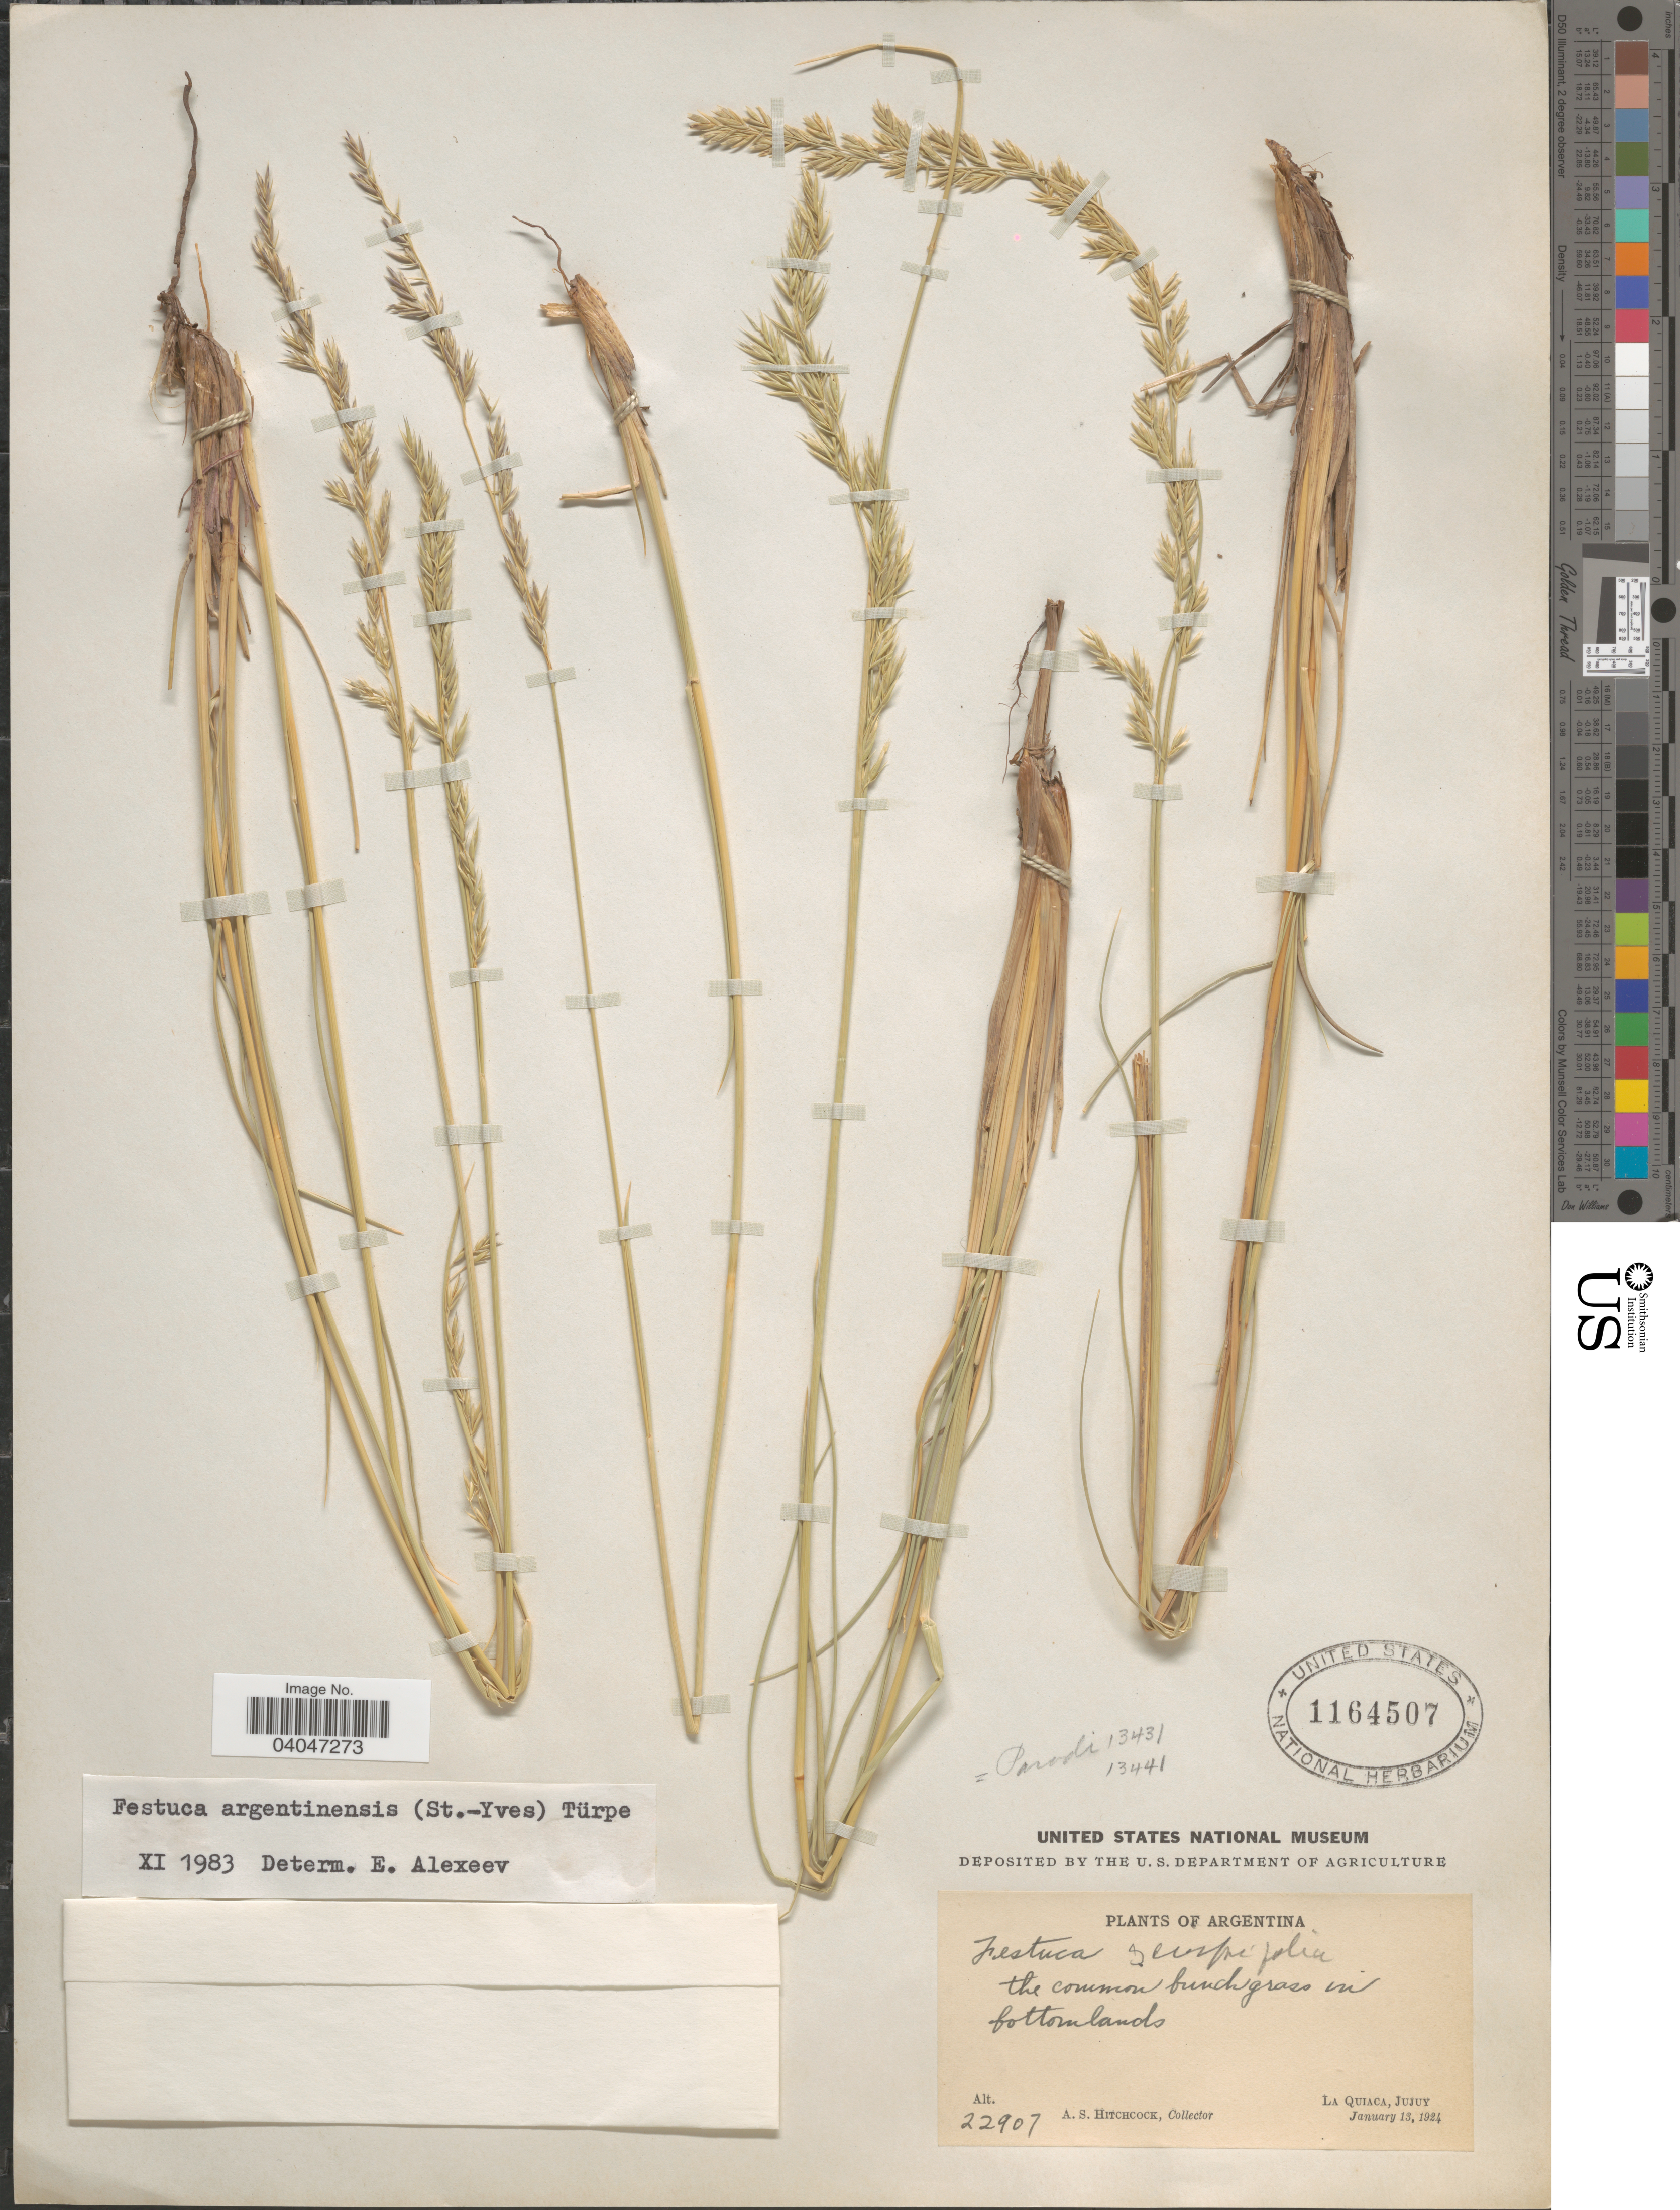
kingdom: Plantae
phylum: Tracheophyta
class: Liliopsida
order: Poales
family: Poaceae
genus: Festuca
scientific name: Festuca argentinensis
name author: (St.-Yves) Türpe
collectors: A. S. Hitchcock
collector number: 22907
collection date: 1924-01-13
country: Argentina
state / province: Jujuy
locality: La Quiaca.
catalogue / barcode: US 1164507